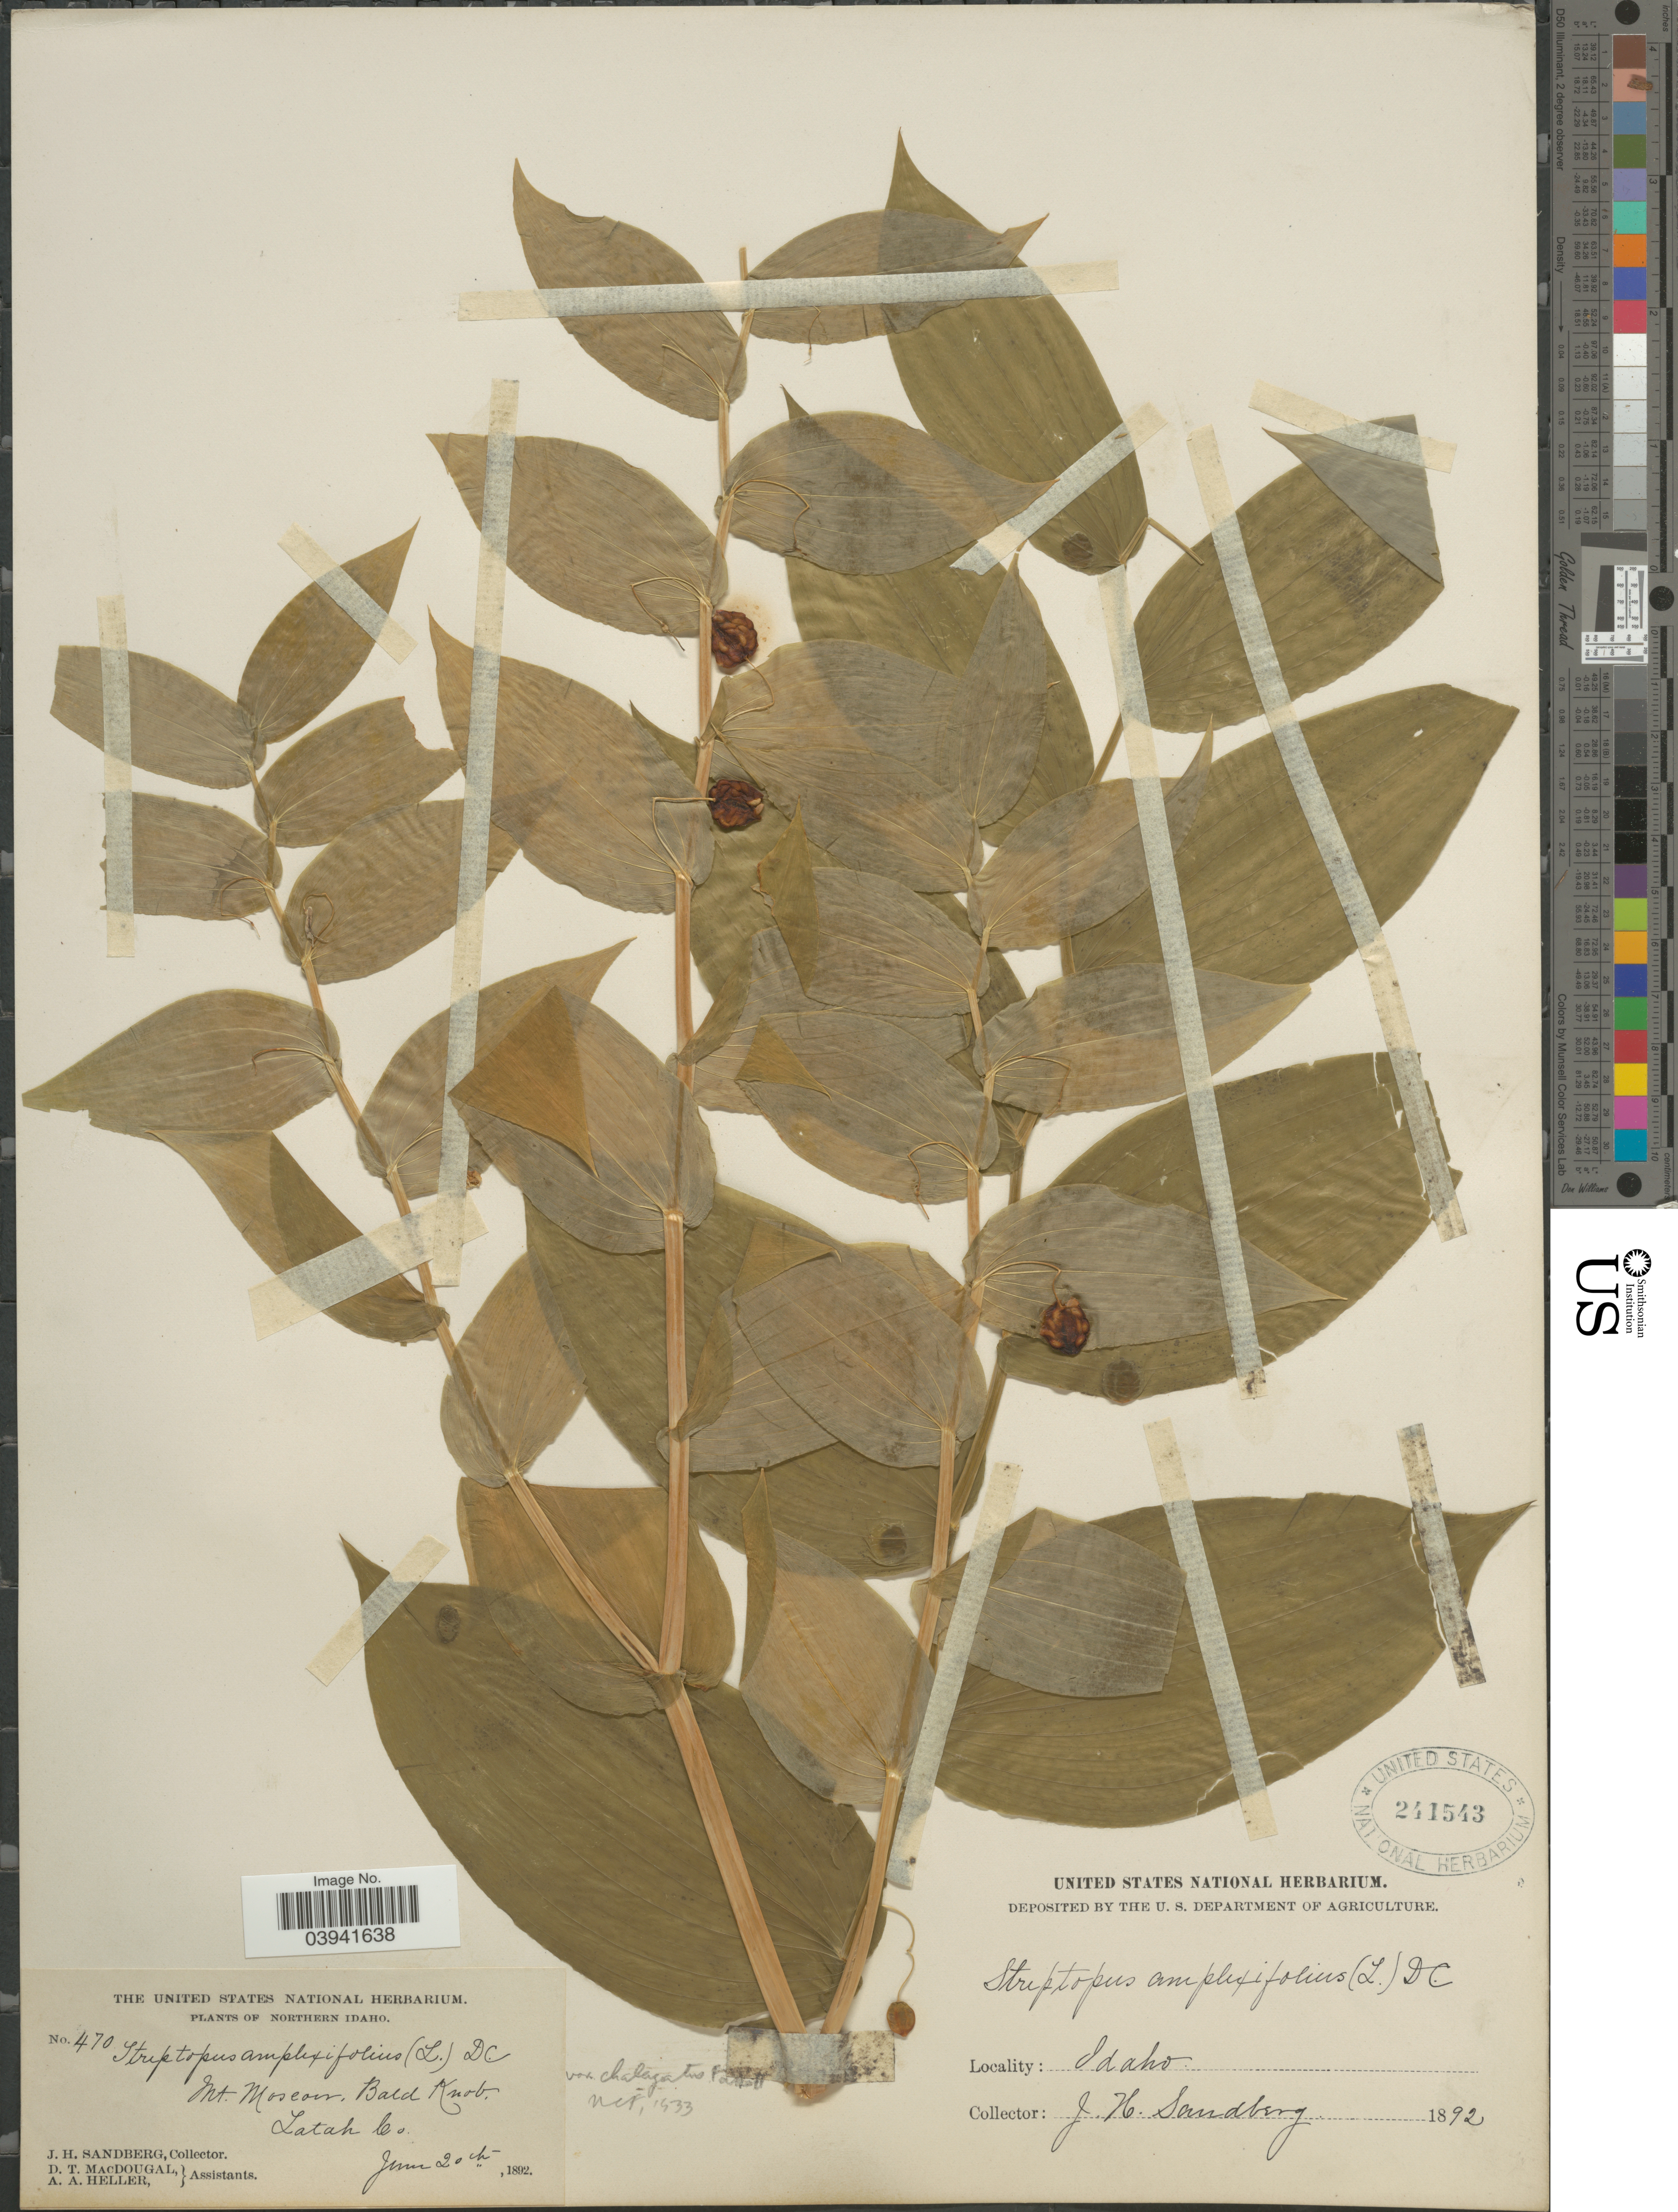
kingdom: Plantae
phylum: Tracheophyta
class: Liliopsida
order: Liliales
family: Liliaceae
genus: Streptopus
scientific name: Streptopus amplexifolius var. chalazatus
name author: Fassett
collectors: J. H. Sandberg, D. T. MacDougal & A. A. Heller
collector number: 470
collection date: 1892-06-20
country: United States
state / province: Idaho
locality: Northern Idaho. Mt. Moscow, Bald Knob. Latah Co.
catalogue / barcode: US 241543